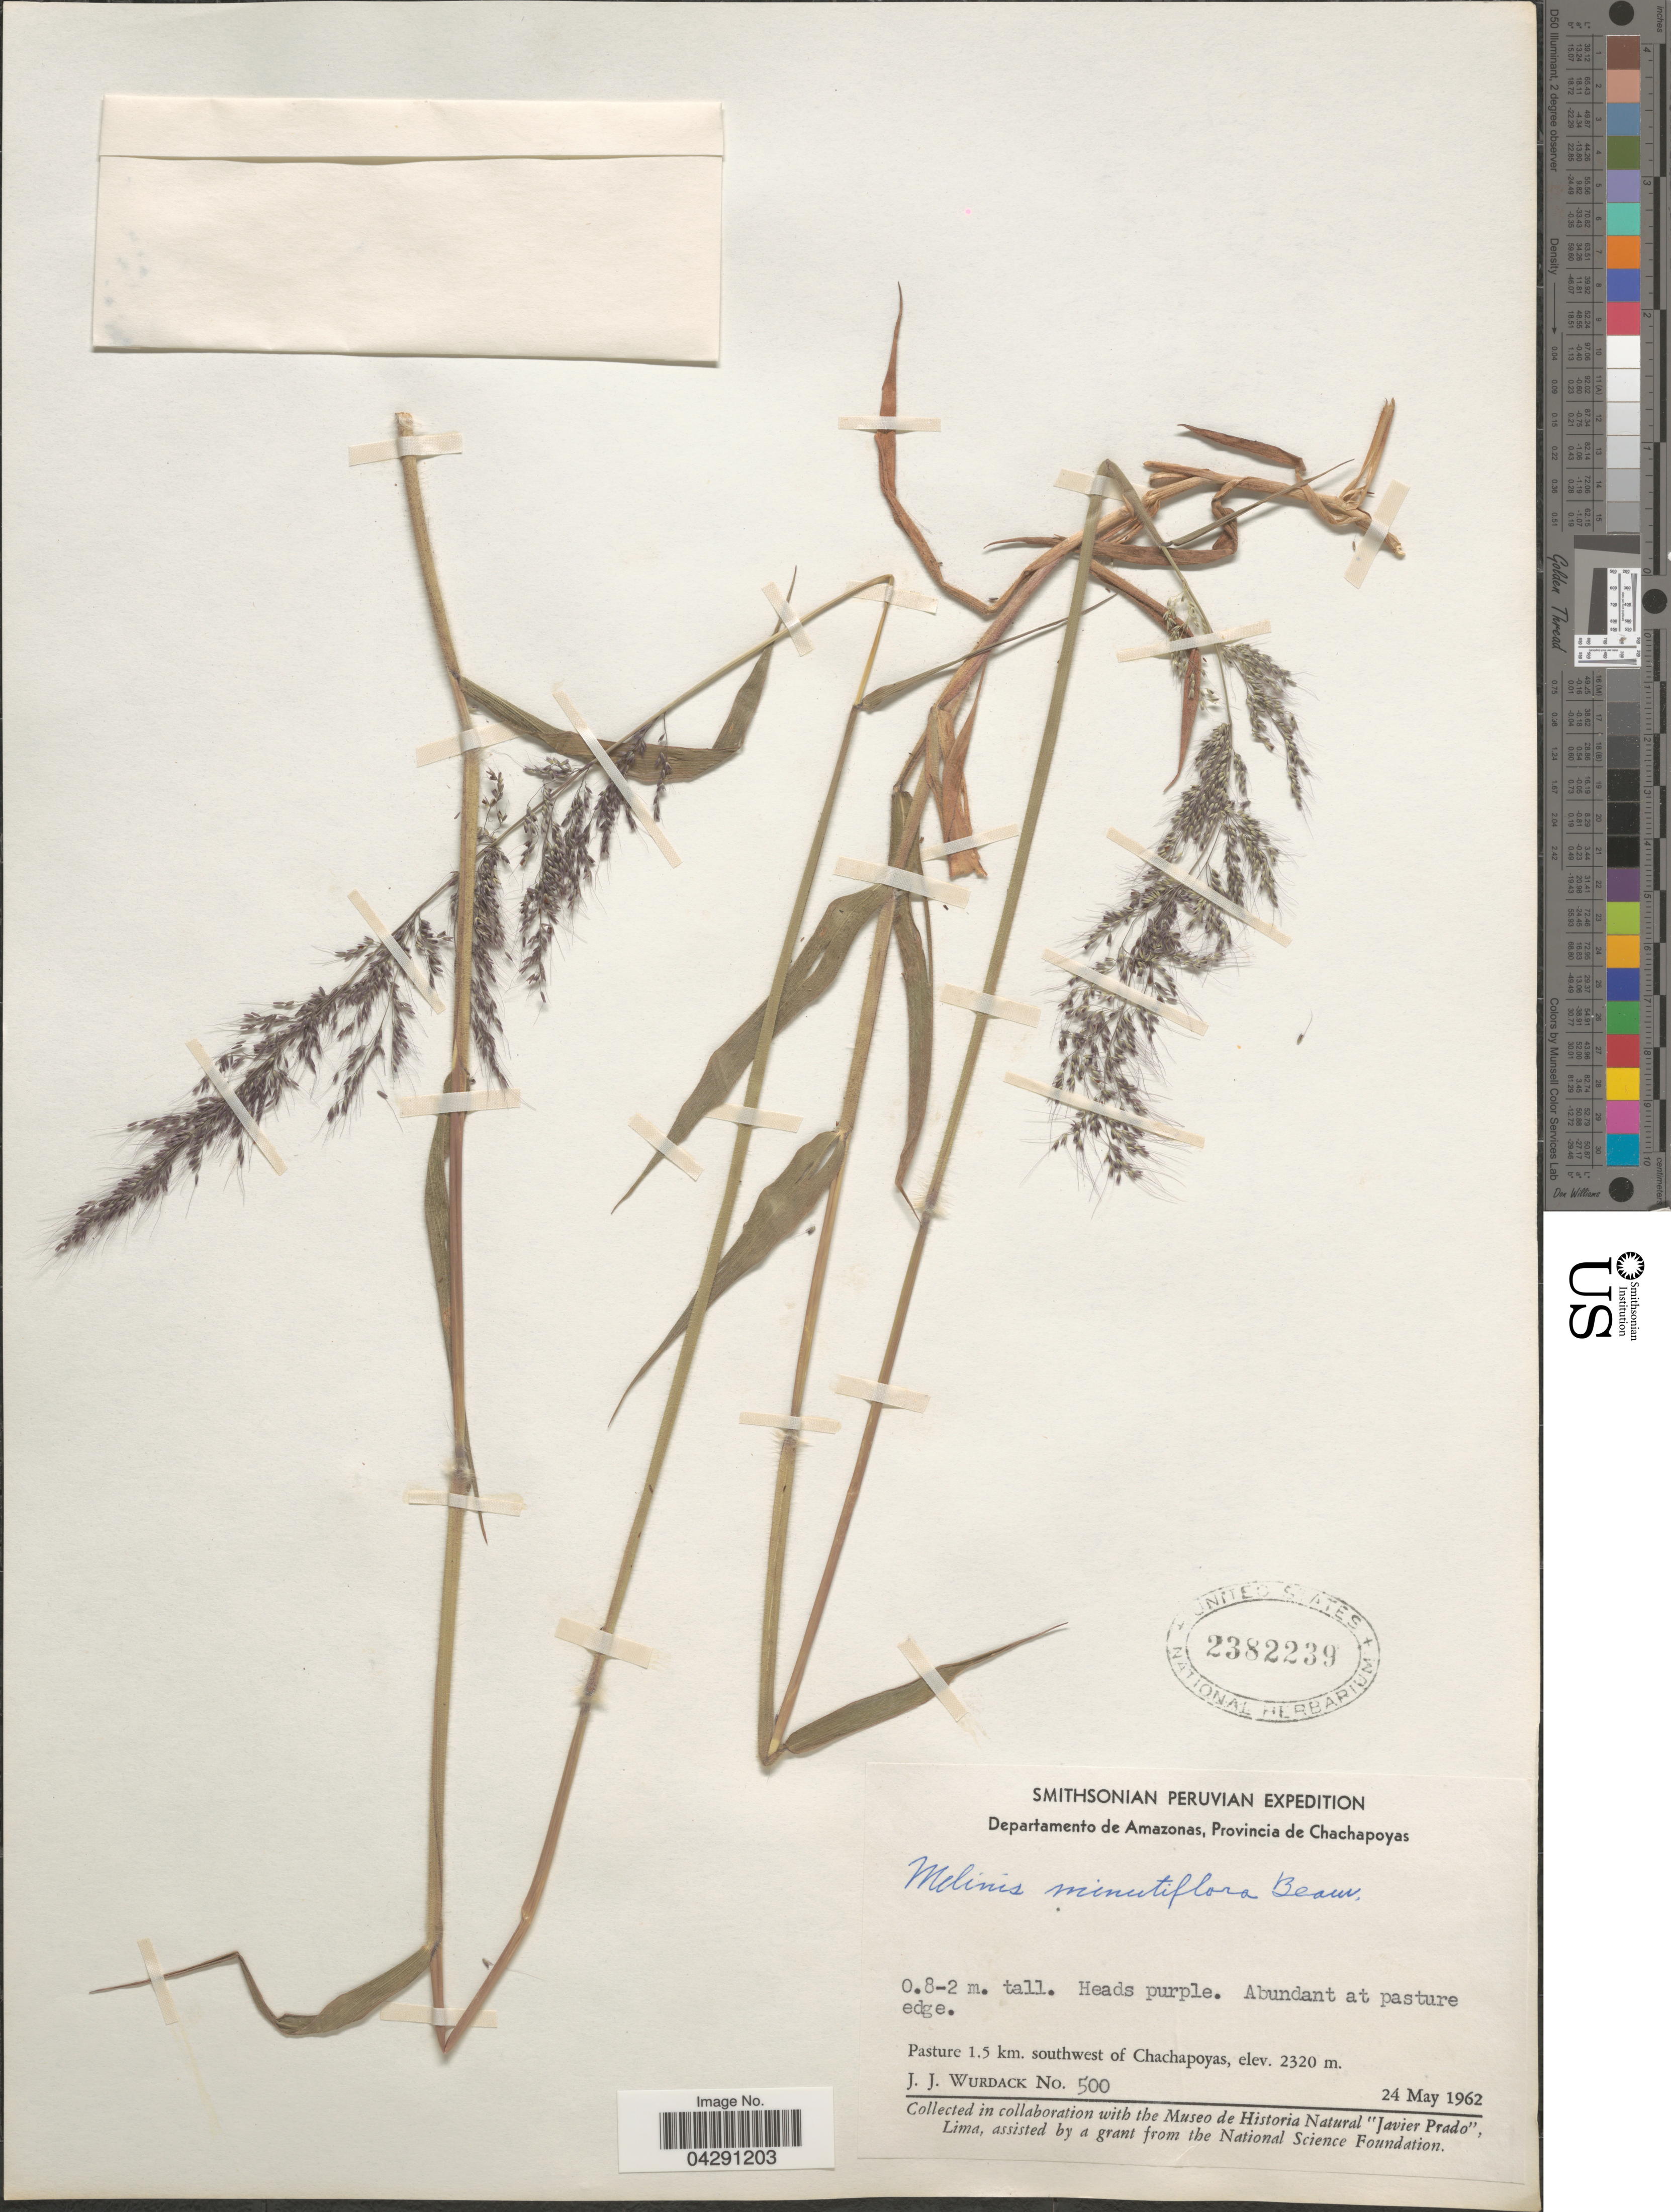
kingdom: Plantae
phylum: Tracheophyta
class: Liliopsida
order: Poales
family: Poaceae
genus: Melinis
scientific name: Melinis minutiflora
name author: P. Beauv.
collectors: J. J. Wurdack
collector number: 500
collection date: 1962-05-24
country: Peru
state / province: Amazonas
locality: Smithsonian Peruvian Expedition. Departamento de Amazonas, Provincia de Chachapoyas. Pasture 1.5 km. southwest of Chachapoyas.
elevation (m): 2320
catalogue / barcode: US 2382239